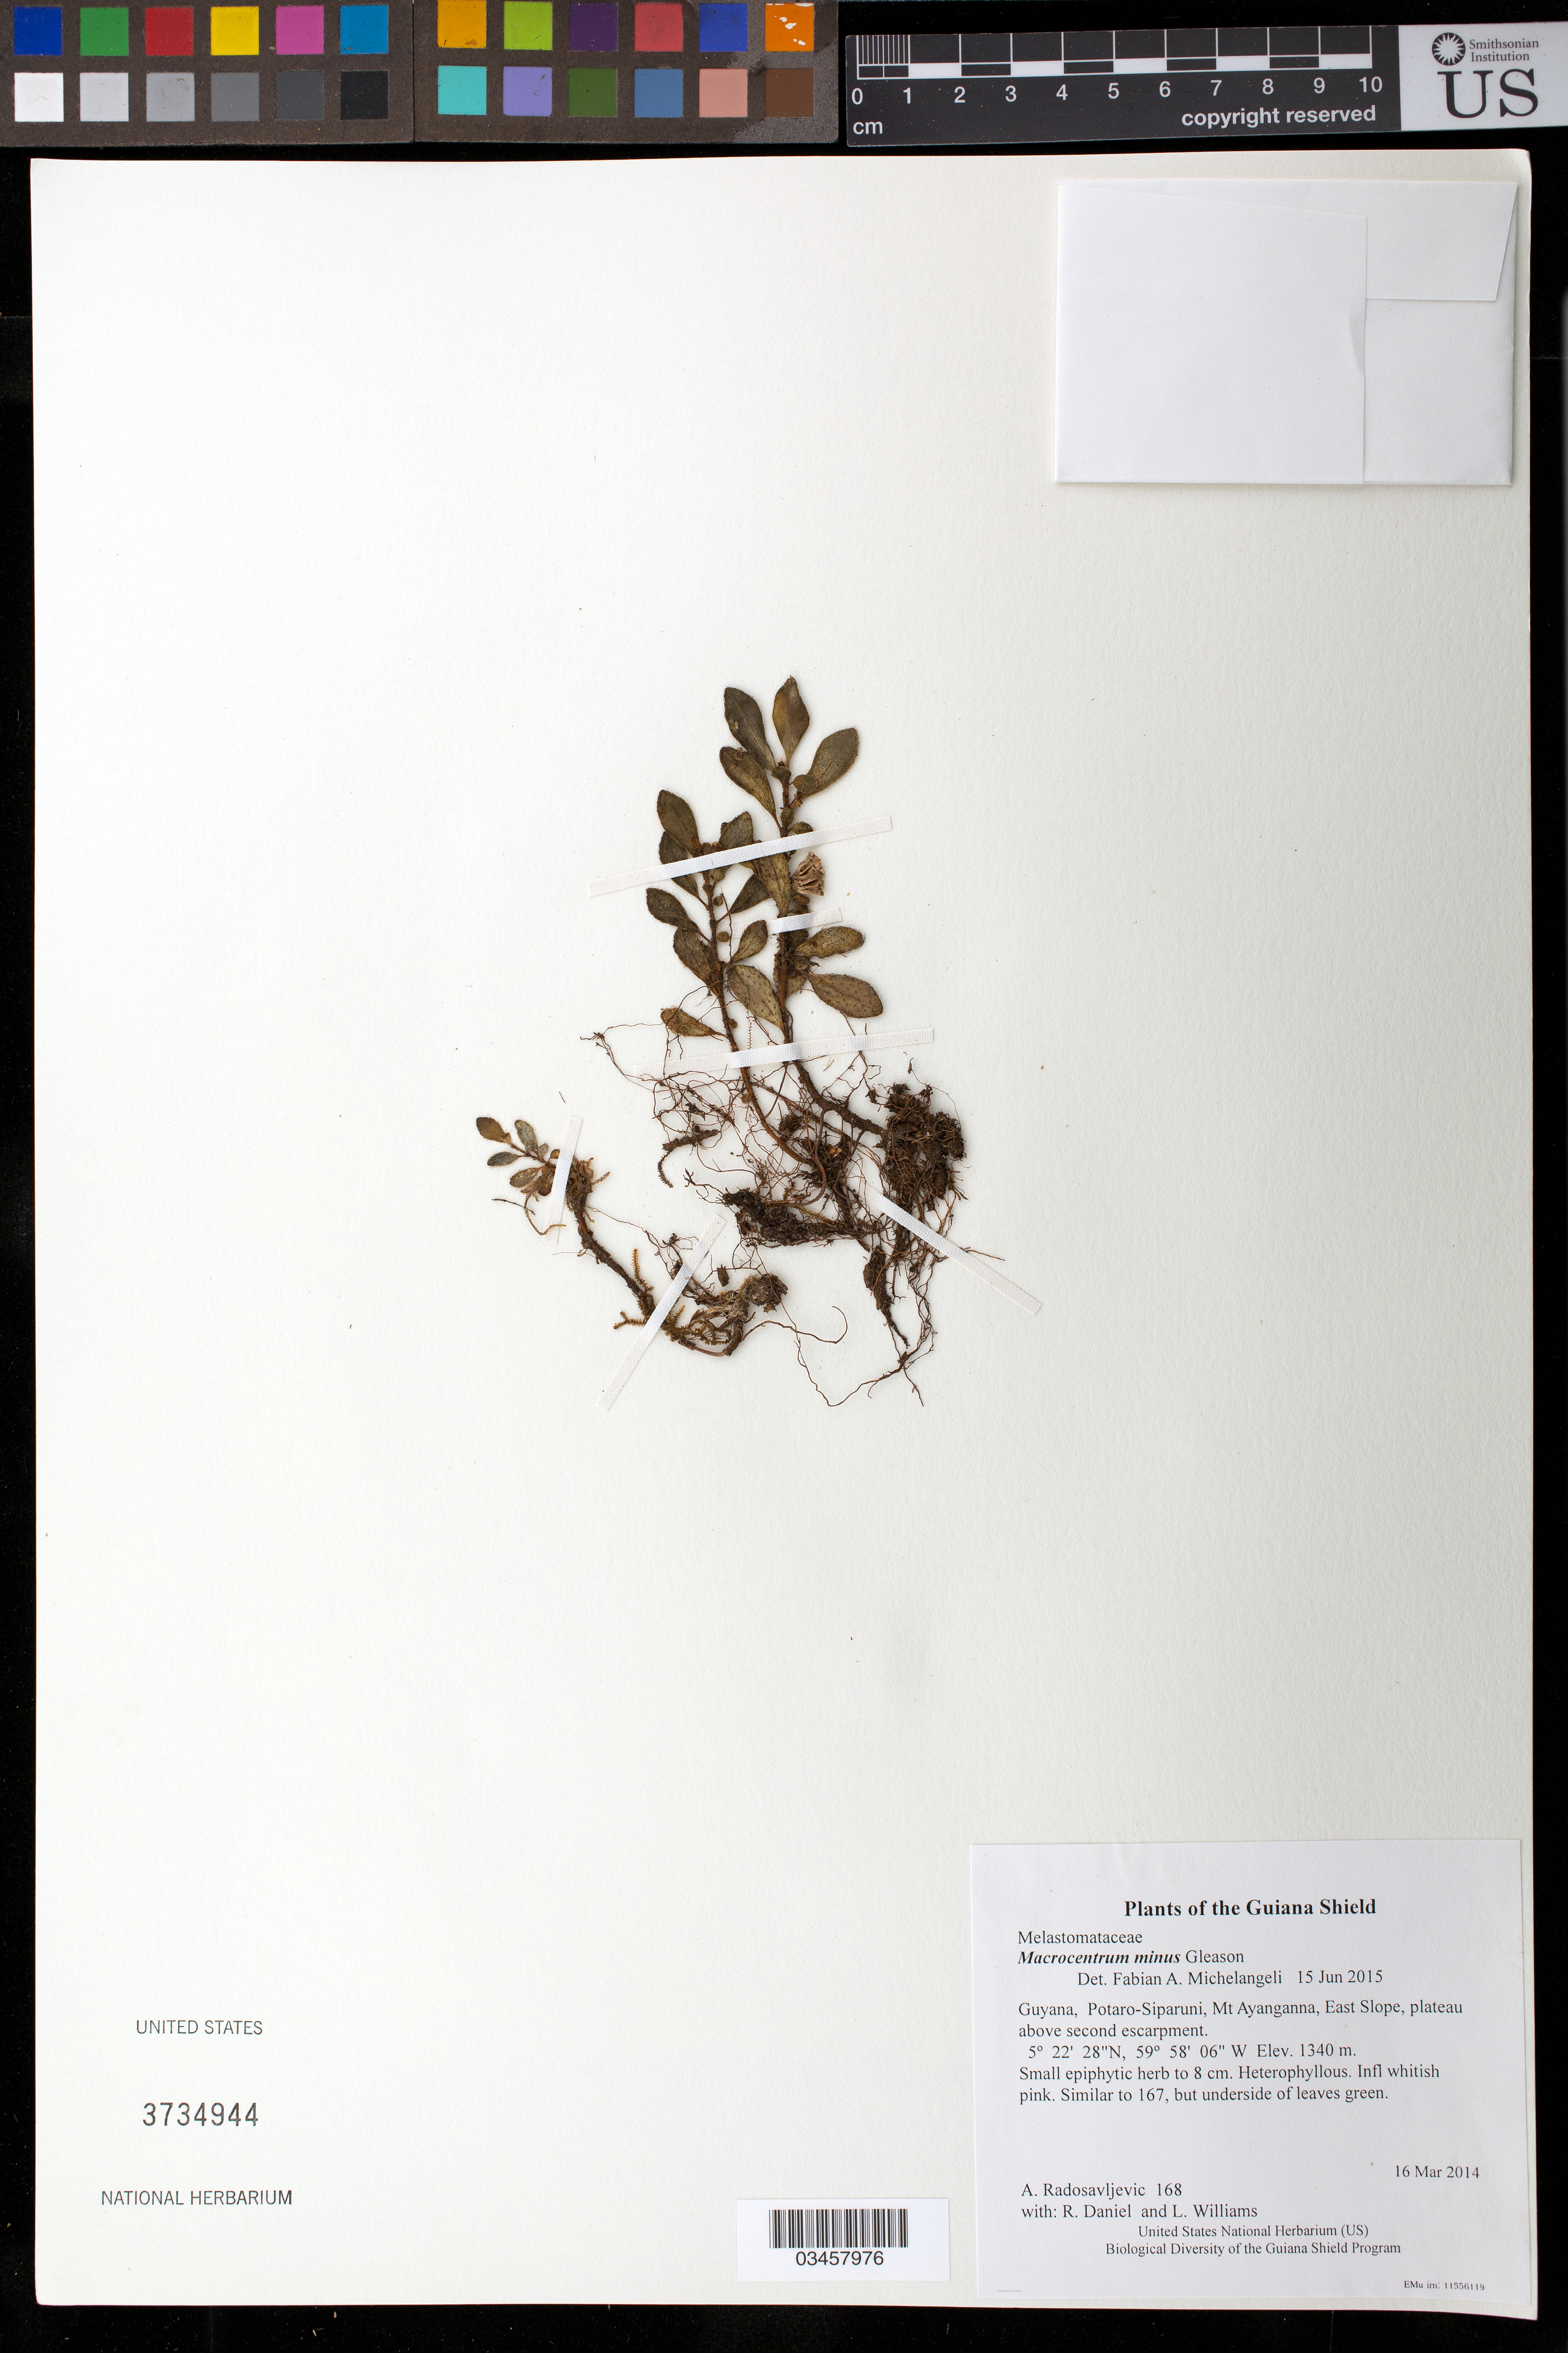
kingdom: Plantae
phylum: Tracheophyta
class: Magnoliopsida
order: Myrtales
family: Melastomataceae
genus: Macrocentrum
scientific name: Macrocentrum minus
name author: Gleason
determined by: Michelangeli, F. A.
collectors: A. Radosavljevic, R. Daniel & L. Williams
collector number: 168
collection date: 2014-03-16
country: Guyana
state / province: Potaro-Siparuni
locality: Mt Ayanganna, East Slope, plateau above second escarpment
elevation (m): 1340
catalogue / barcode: US 3734944